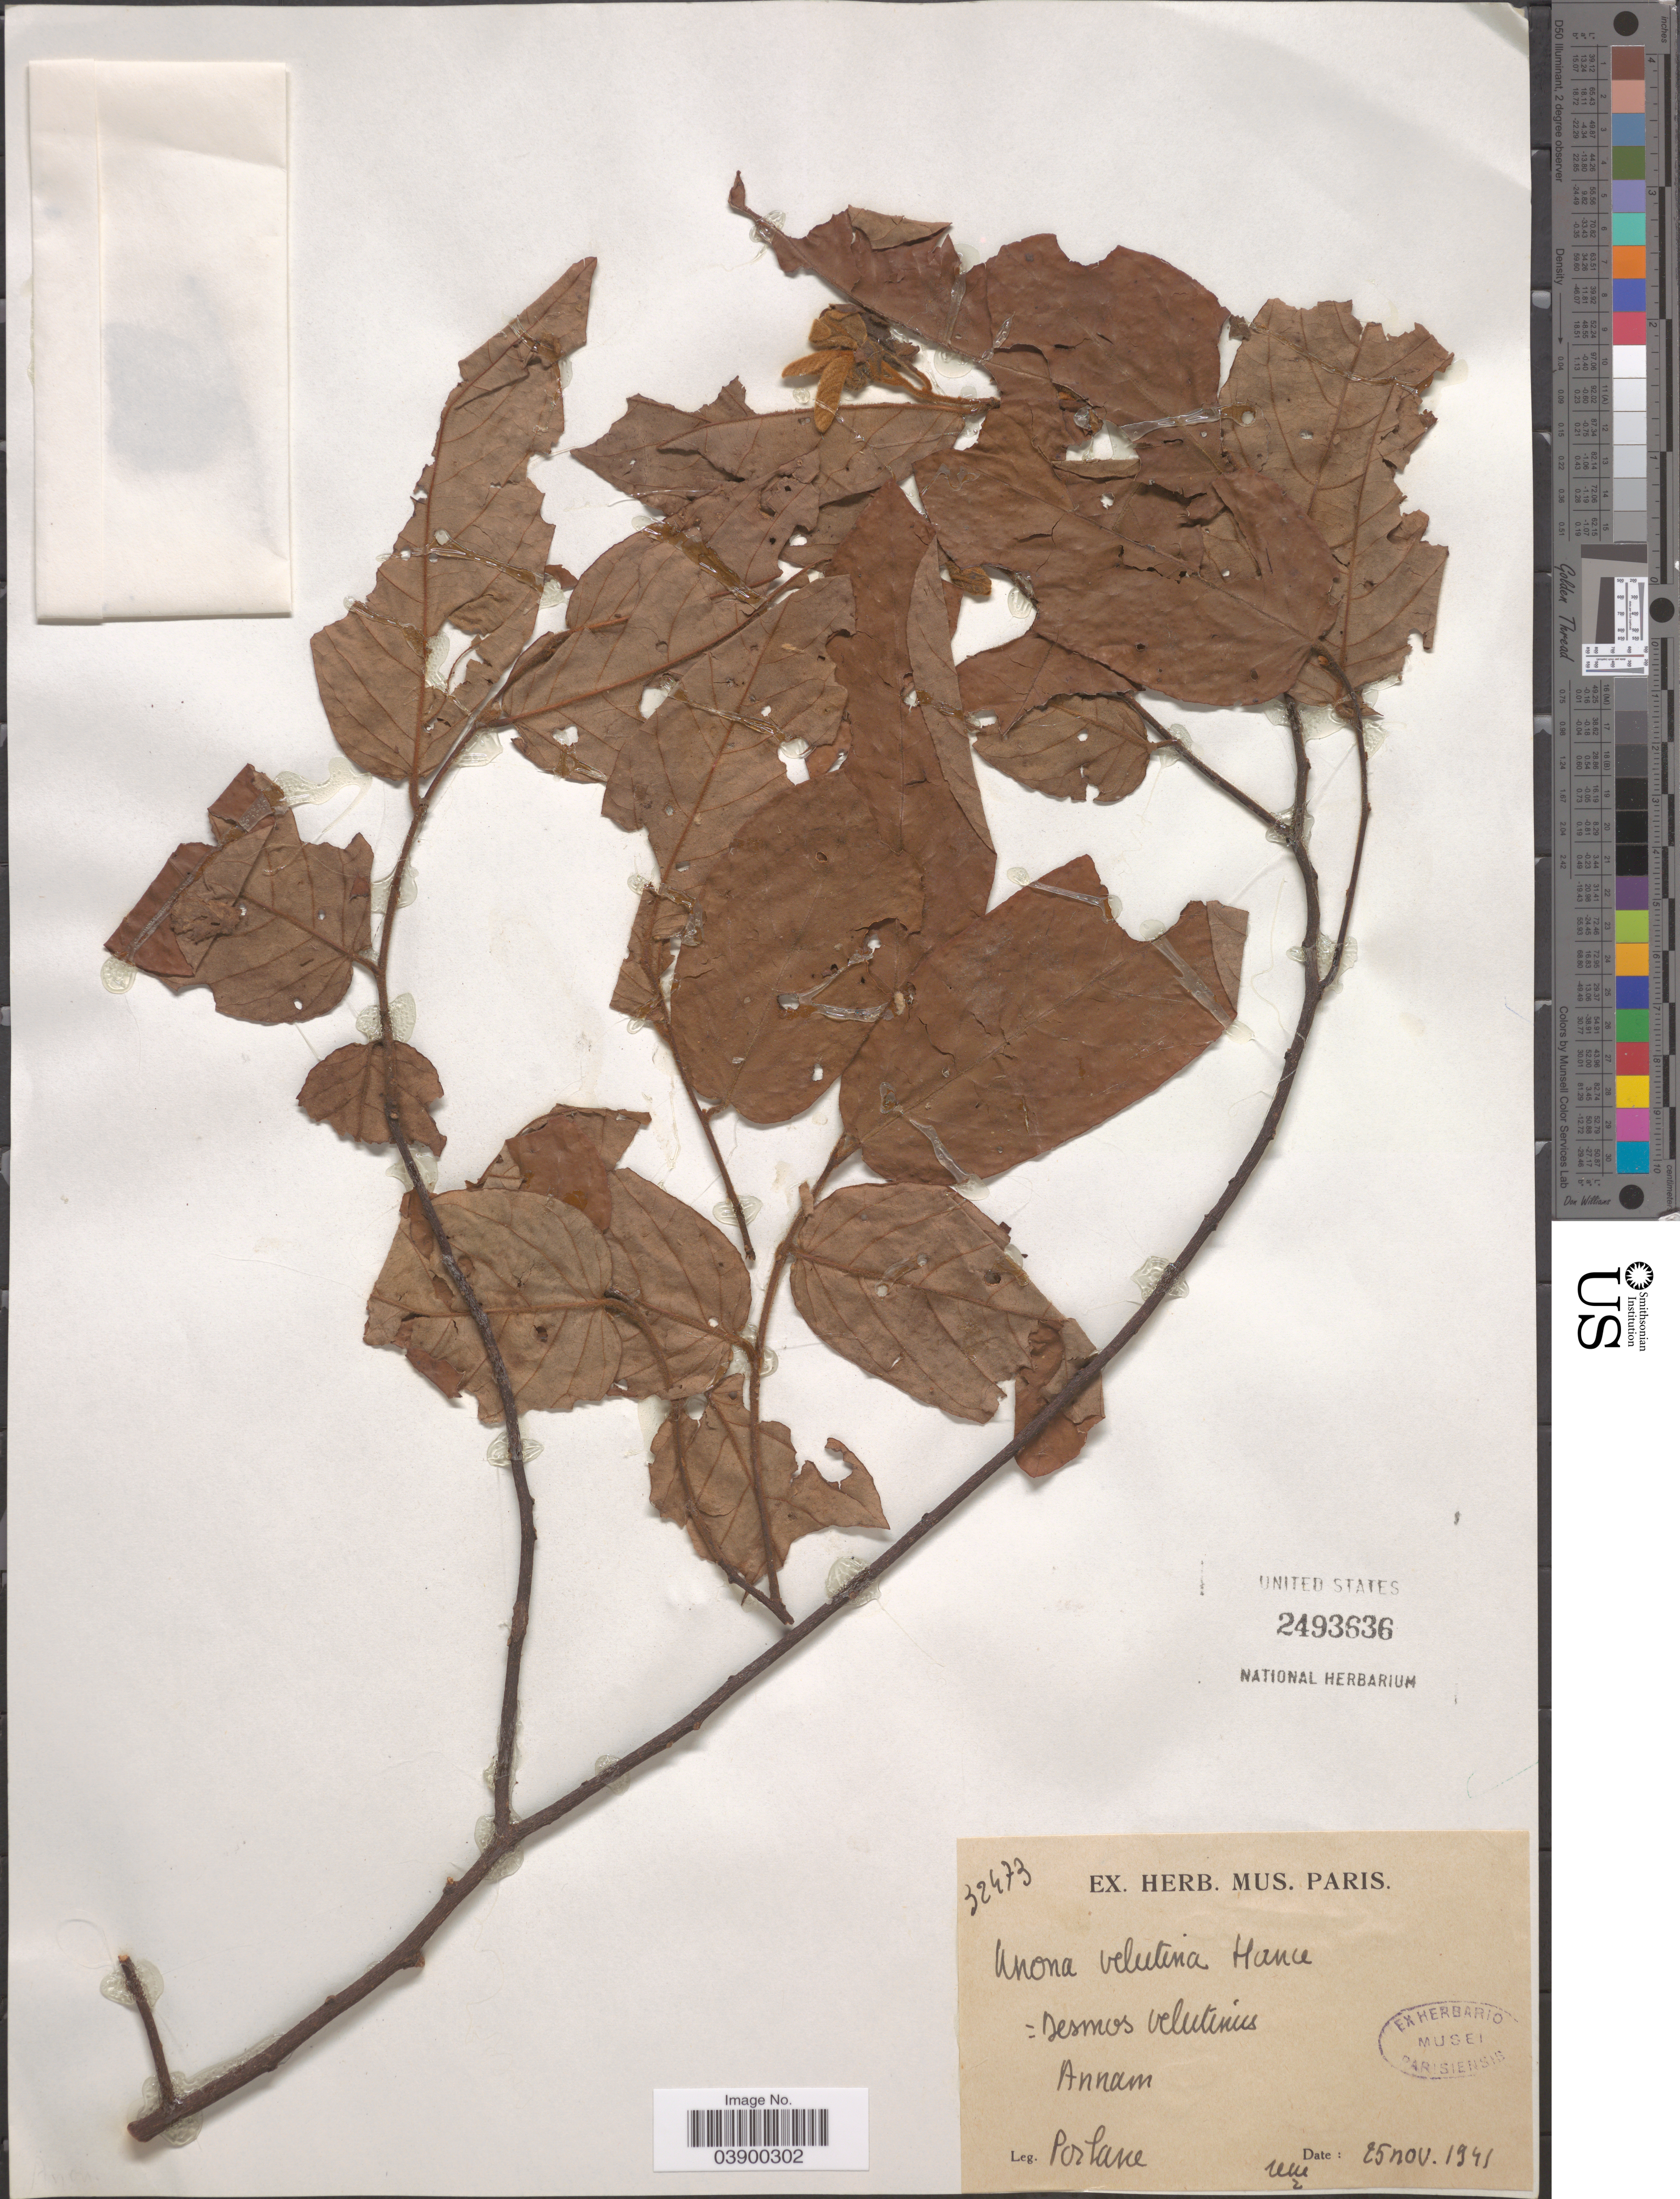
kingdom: Plantae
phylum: Tracheophyta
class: Magnoliopsida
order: Magnoliales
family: Annonaceae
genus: Desmos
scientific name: Desmos velutinus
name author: (Hance) Ast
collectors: -. Poilane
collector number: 32473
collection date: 1941-11-25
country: Vietnam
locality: Annam.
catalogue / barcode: US 2493636